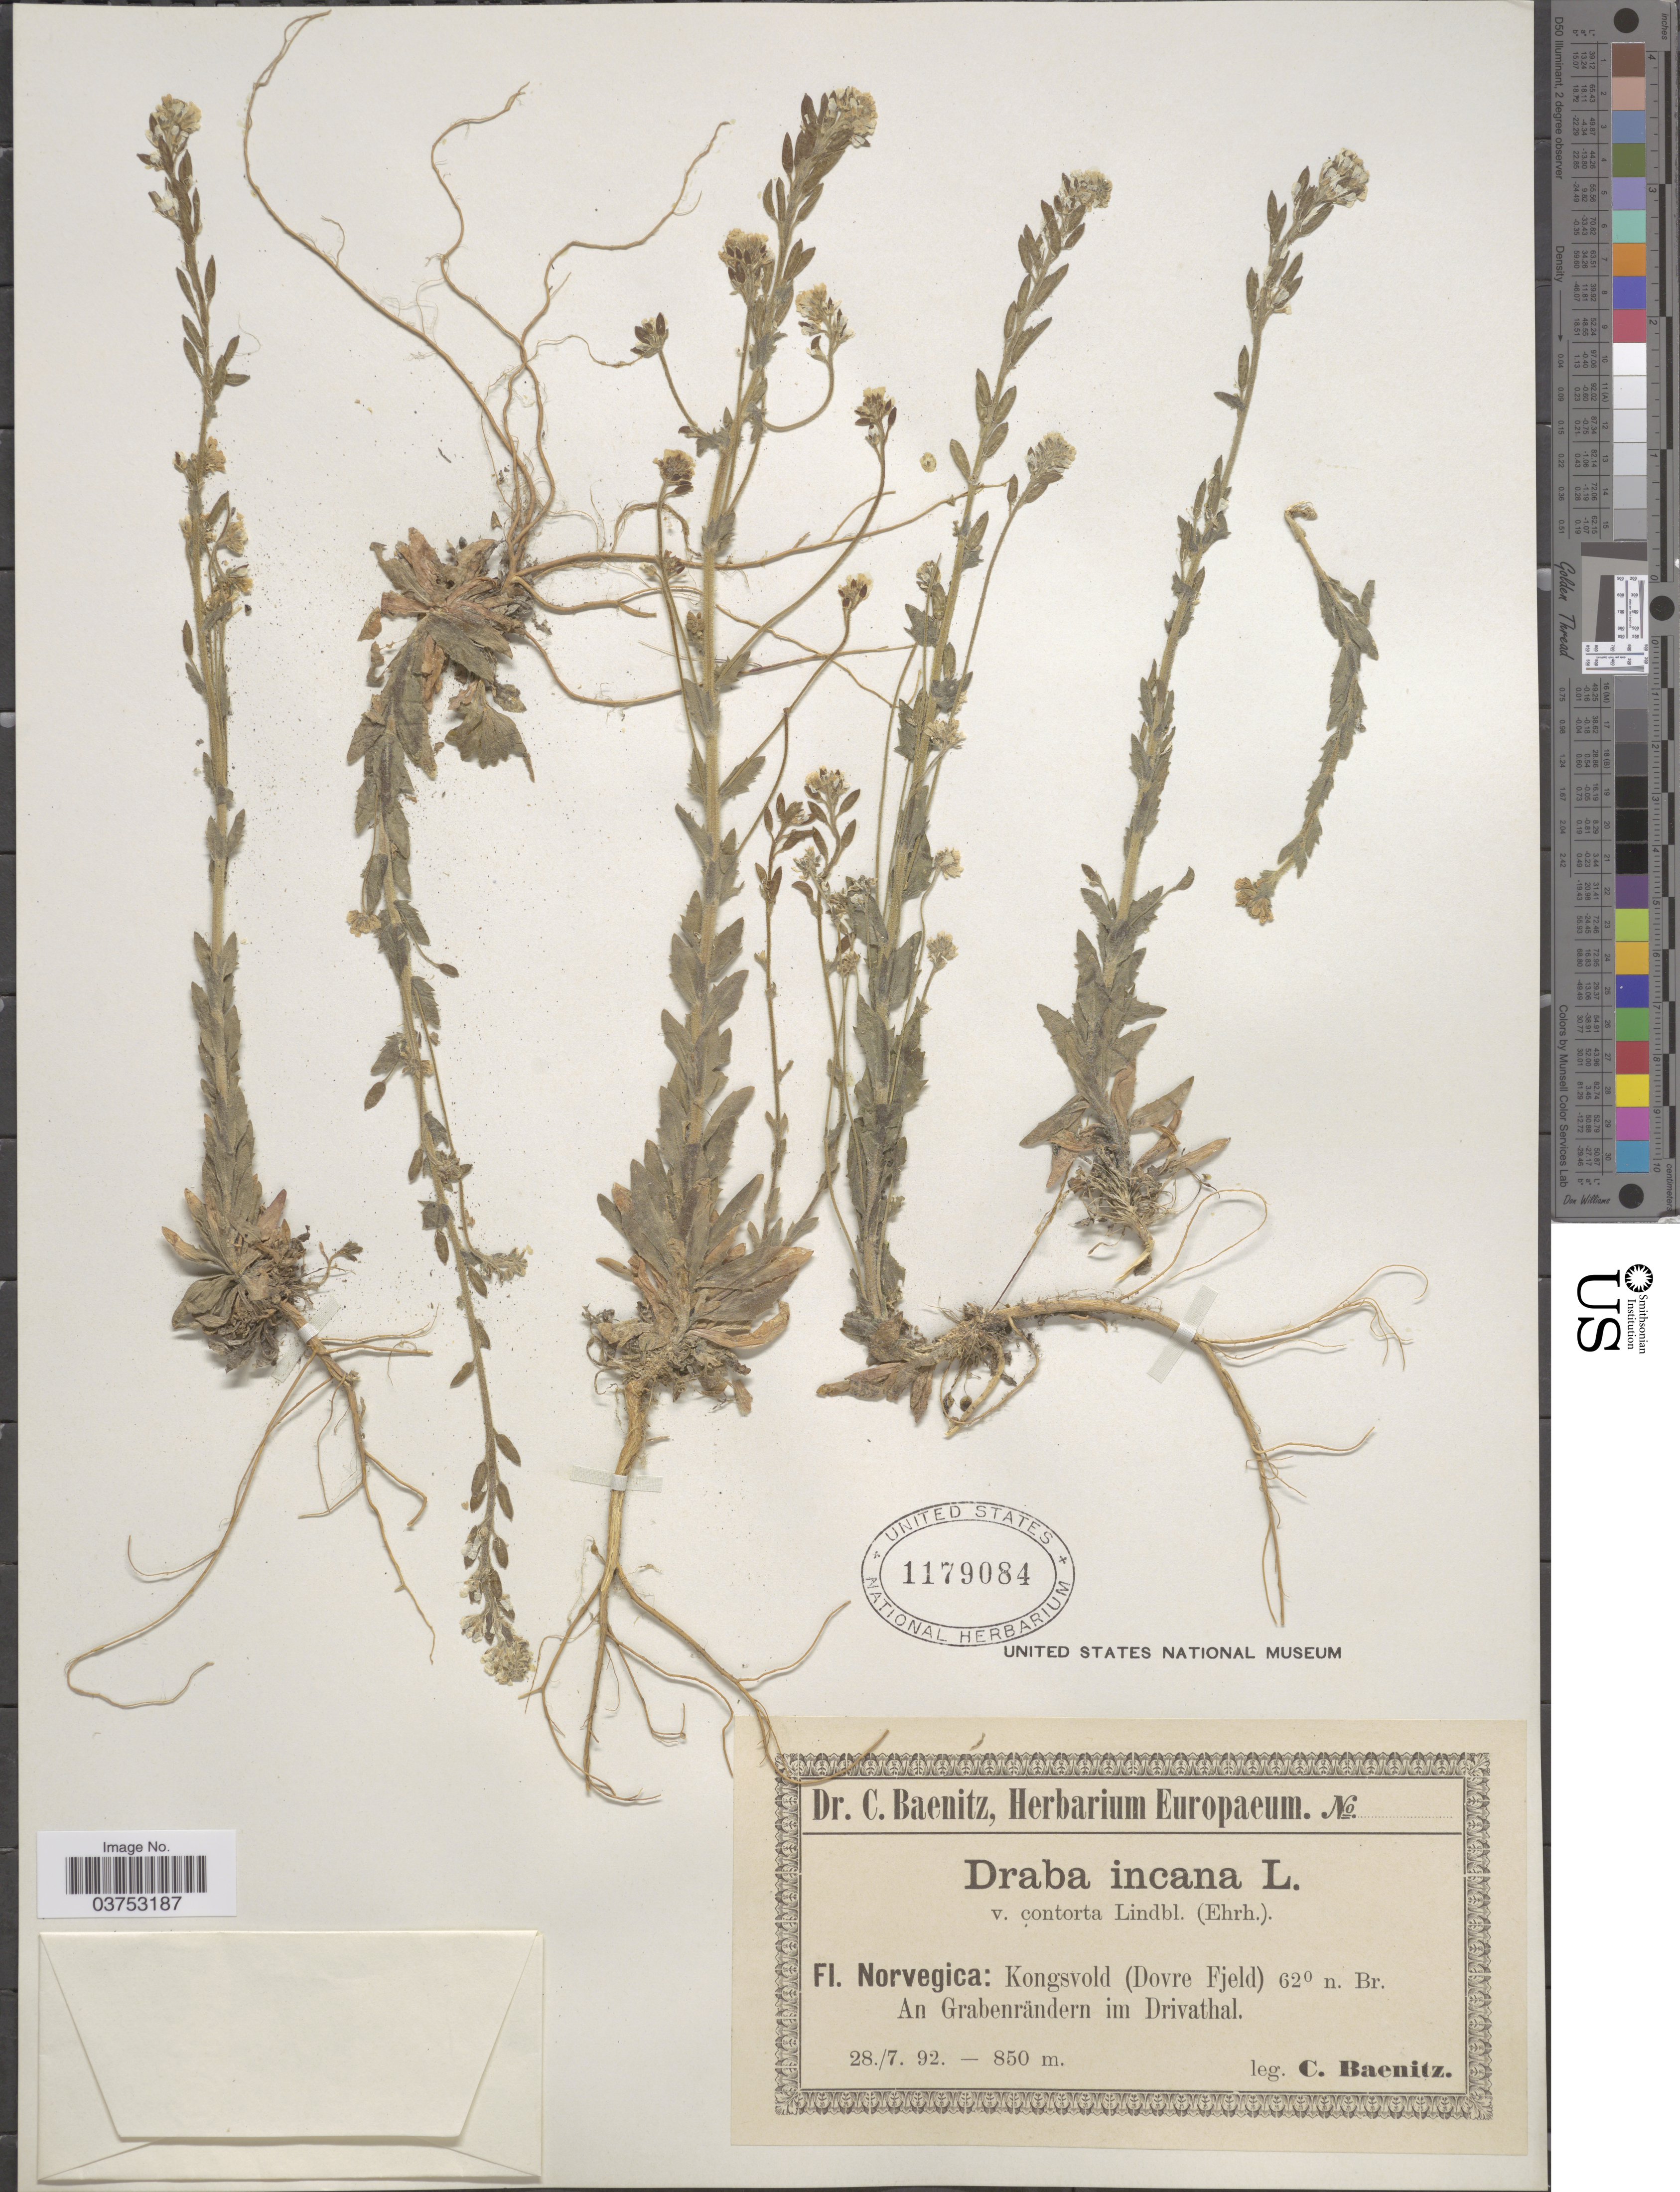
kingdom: Plantae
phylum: Tracheophyta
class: Magnoliopsida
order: Brassicales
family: Brassicaceae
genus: Draba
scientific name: Draba incana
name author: L.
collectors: C. G. Baenitz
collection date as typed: Transcribed d/m/y: 28/7/92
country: Norway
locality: Norvegica: Kongsvold (Dovre Fjeld). An Grabenrändern im Drivathal.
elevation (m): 850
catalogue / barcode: US 1179084